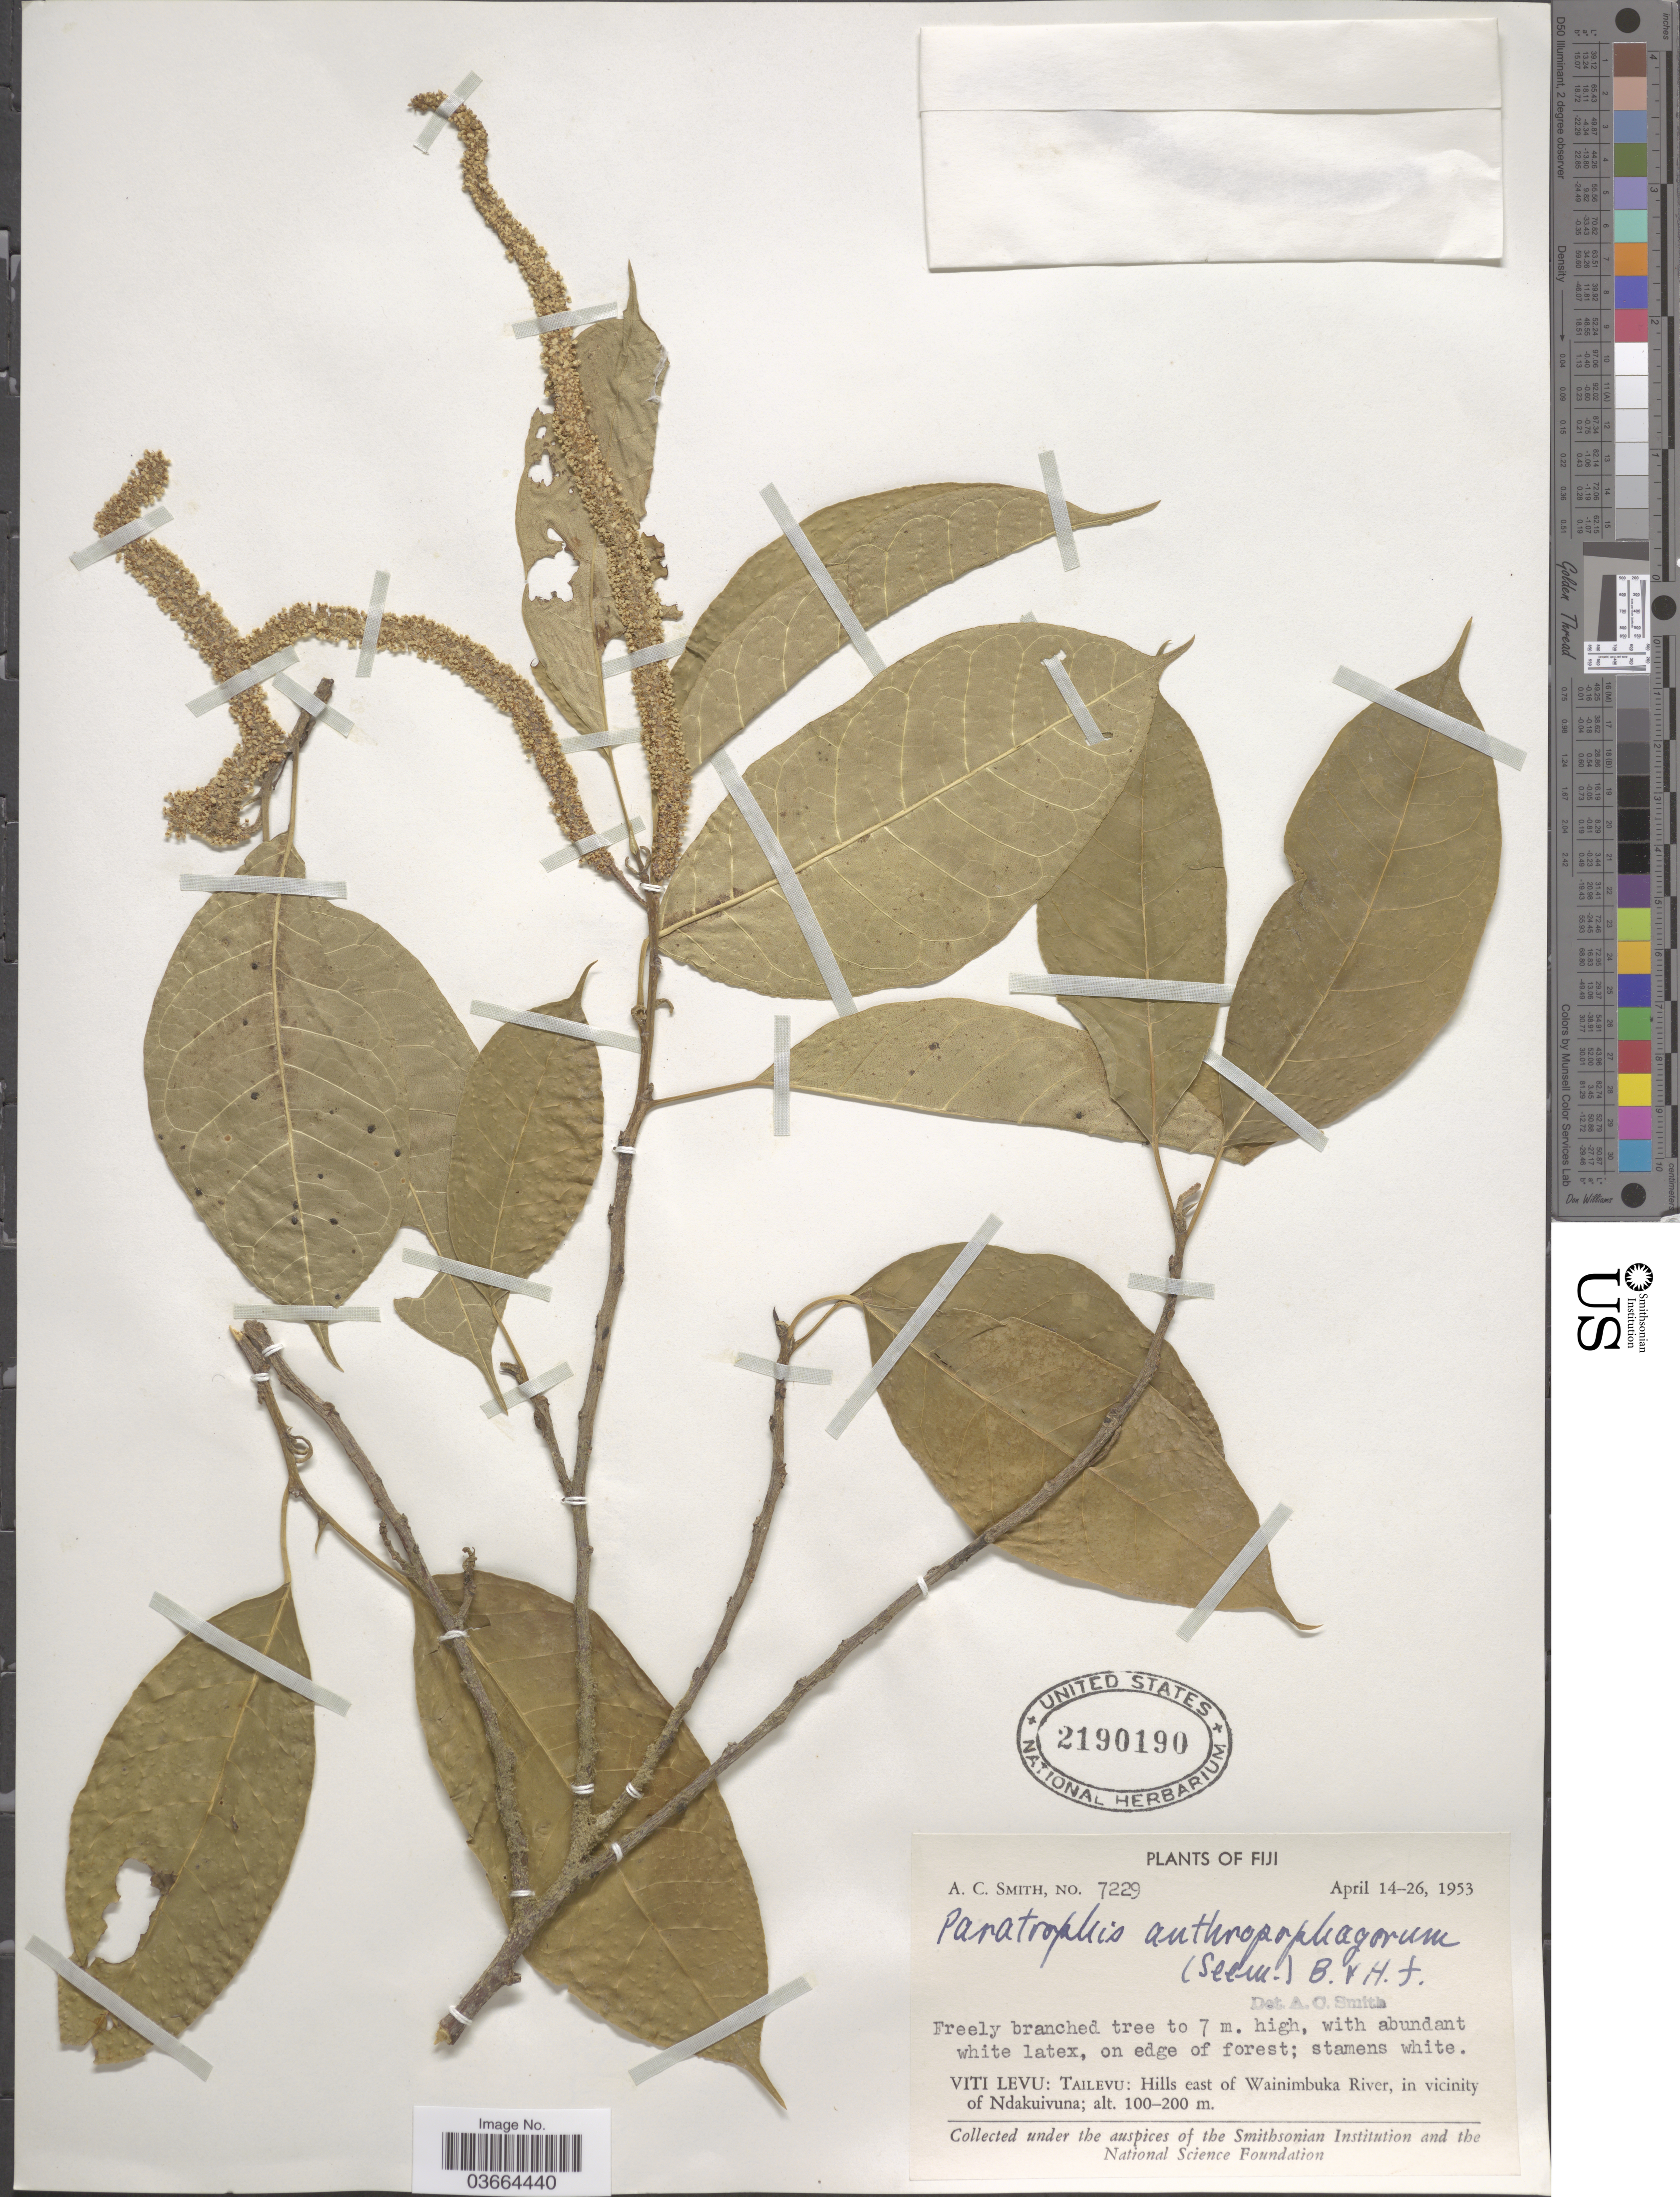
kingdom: Plantae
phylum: Tracheophyta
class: Magnoliopsida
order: Rosales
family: Moraceae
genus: Paratrophis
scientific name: Paratrophis anthropophagorum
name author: (Seem.) Benth. & Hook. f. ex Drake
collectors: A. C. Smith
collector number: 7229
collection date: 1953-04-14/1953-04-26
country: Fiji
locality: Viti Levu: Tailevu: Hills east of Wainimbuka River, in vicinity of Ndakuivuna.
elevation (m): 100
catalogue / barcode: US 2190190